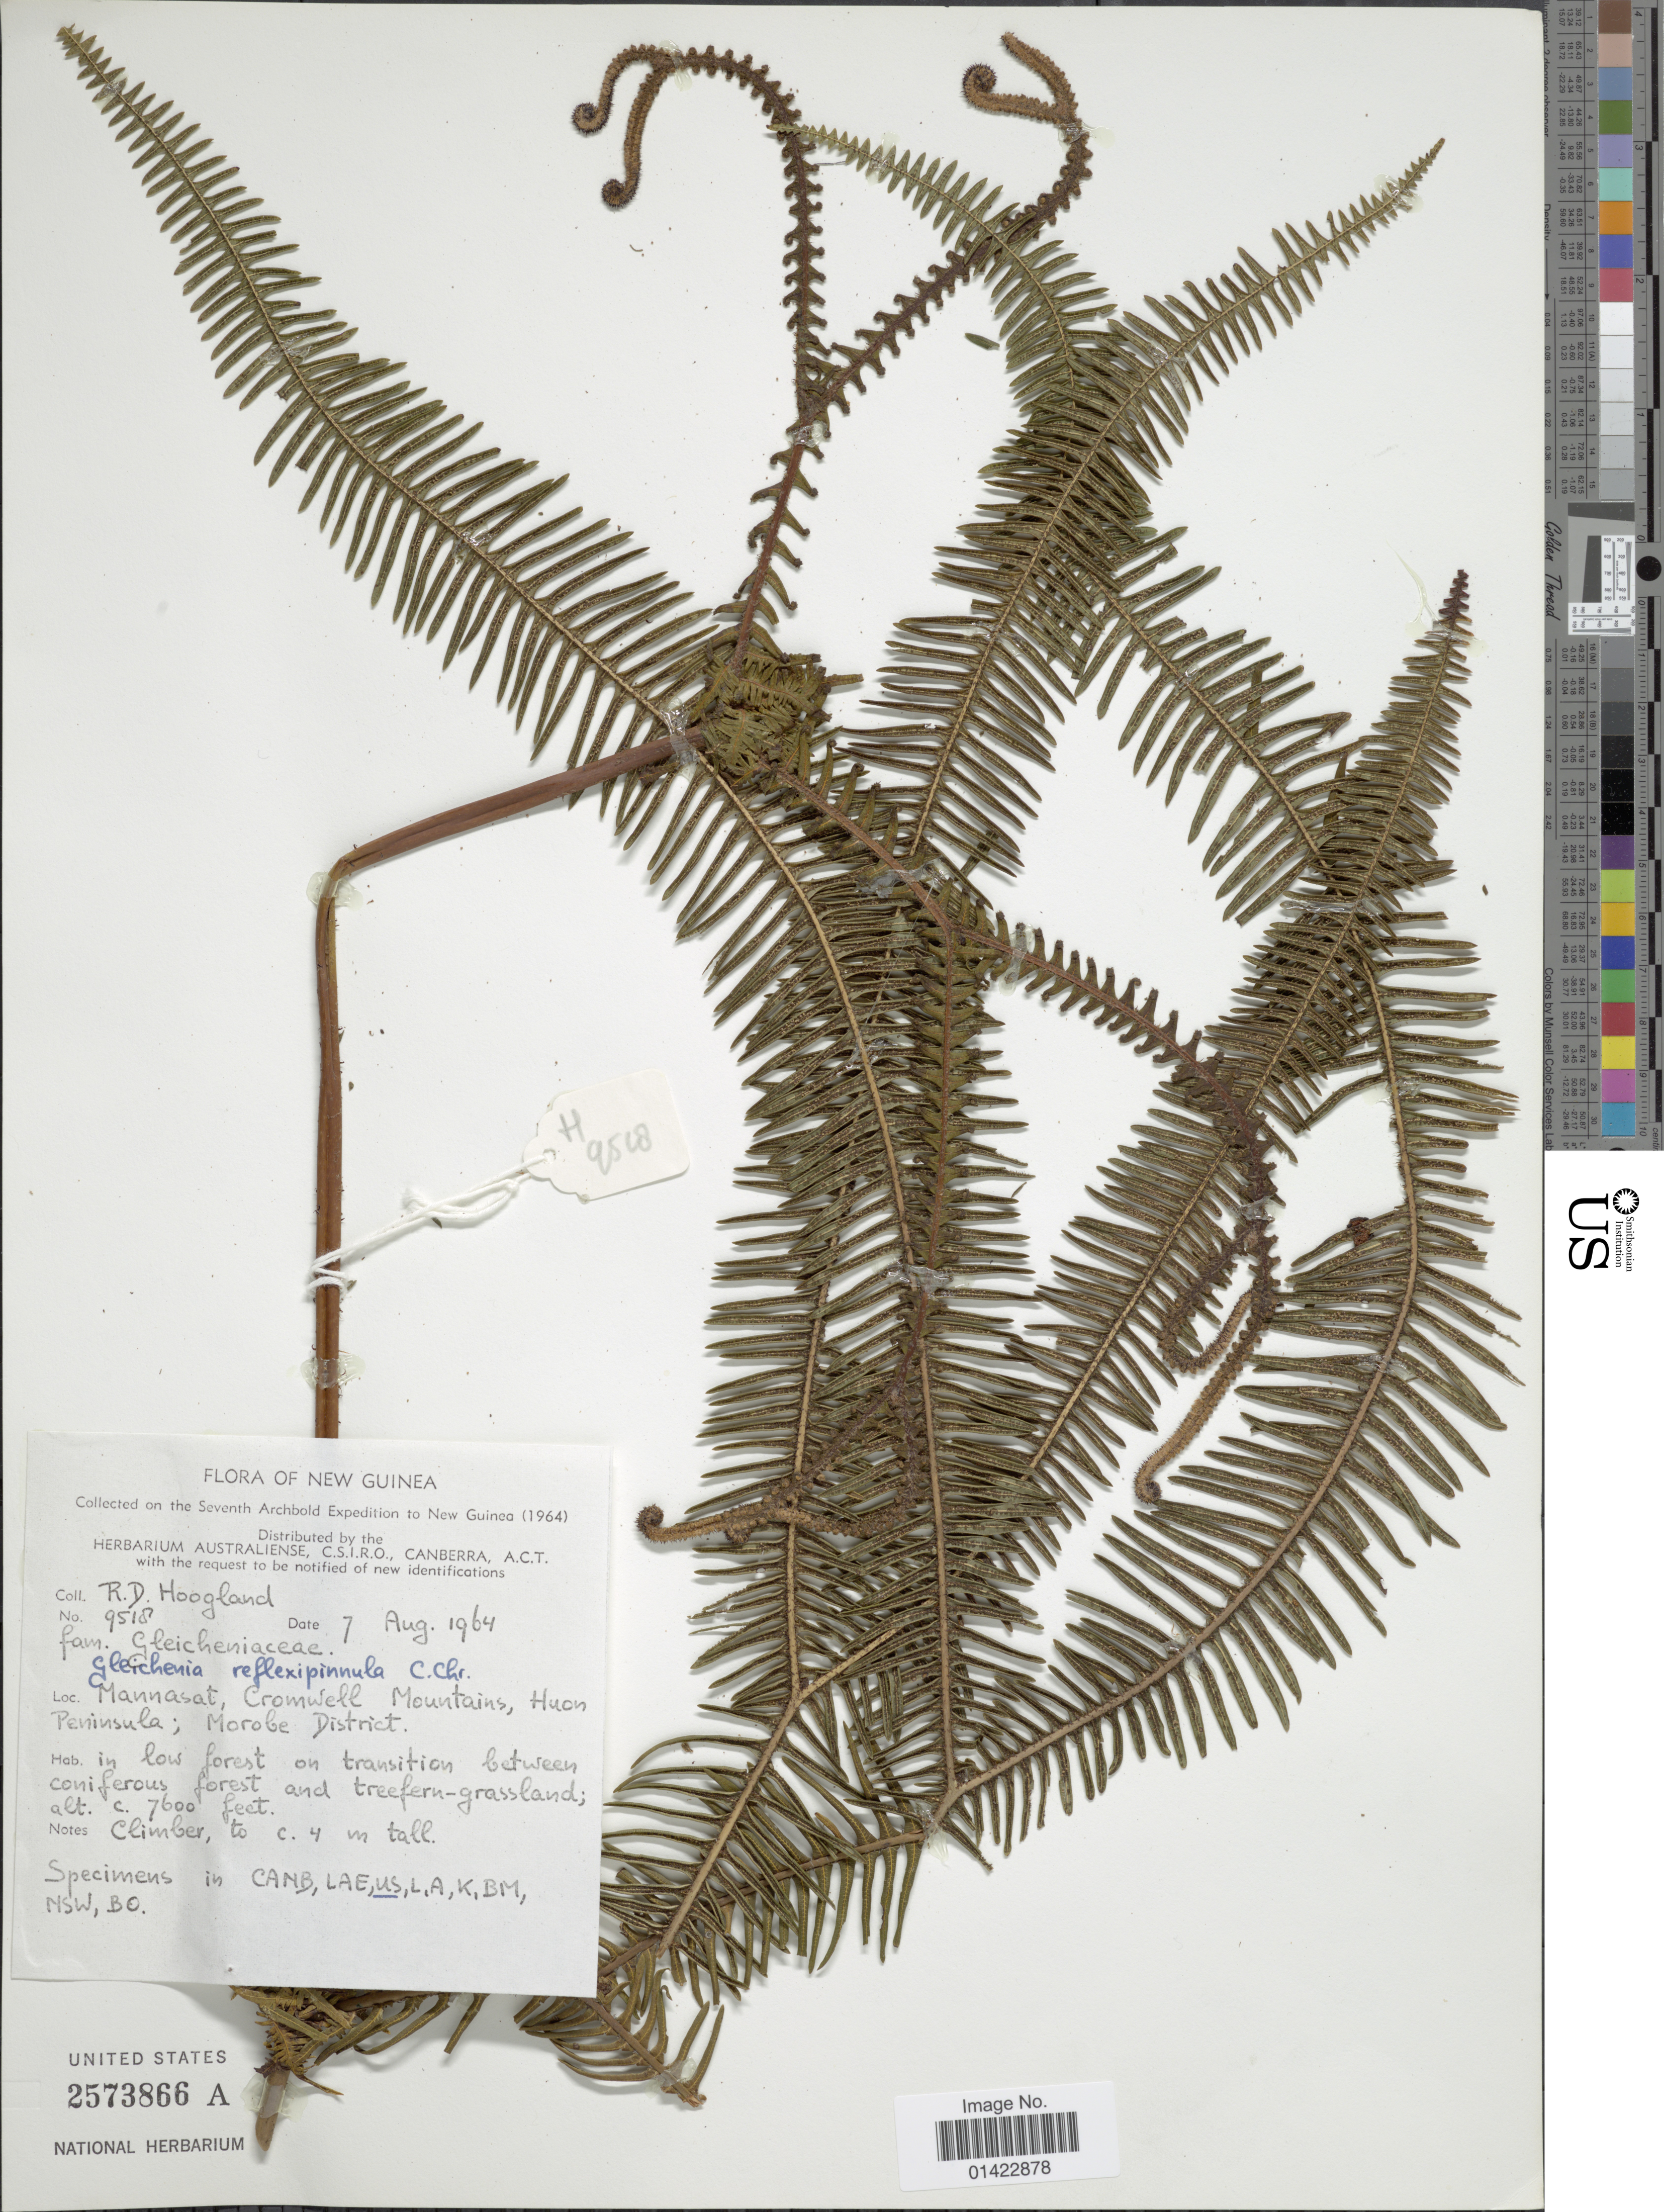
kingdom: Plantae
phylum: Tracheophyta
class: Polypodiopsida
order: Gleicheniales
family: Gleicheniaceae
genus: Sticherus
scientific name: Sticherus reflexipinnulus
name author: (C. Chr.) Copel.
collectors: R. D. Hoogland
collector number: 9518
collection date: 1964-08-07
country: Papua New Guinea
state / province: Morobe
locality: New Guinea, Mannasat, Cromwell Mountains, Huon Peninsula.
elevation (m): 2316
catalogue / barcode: US 2573866A